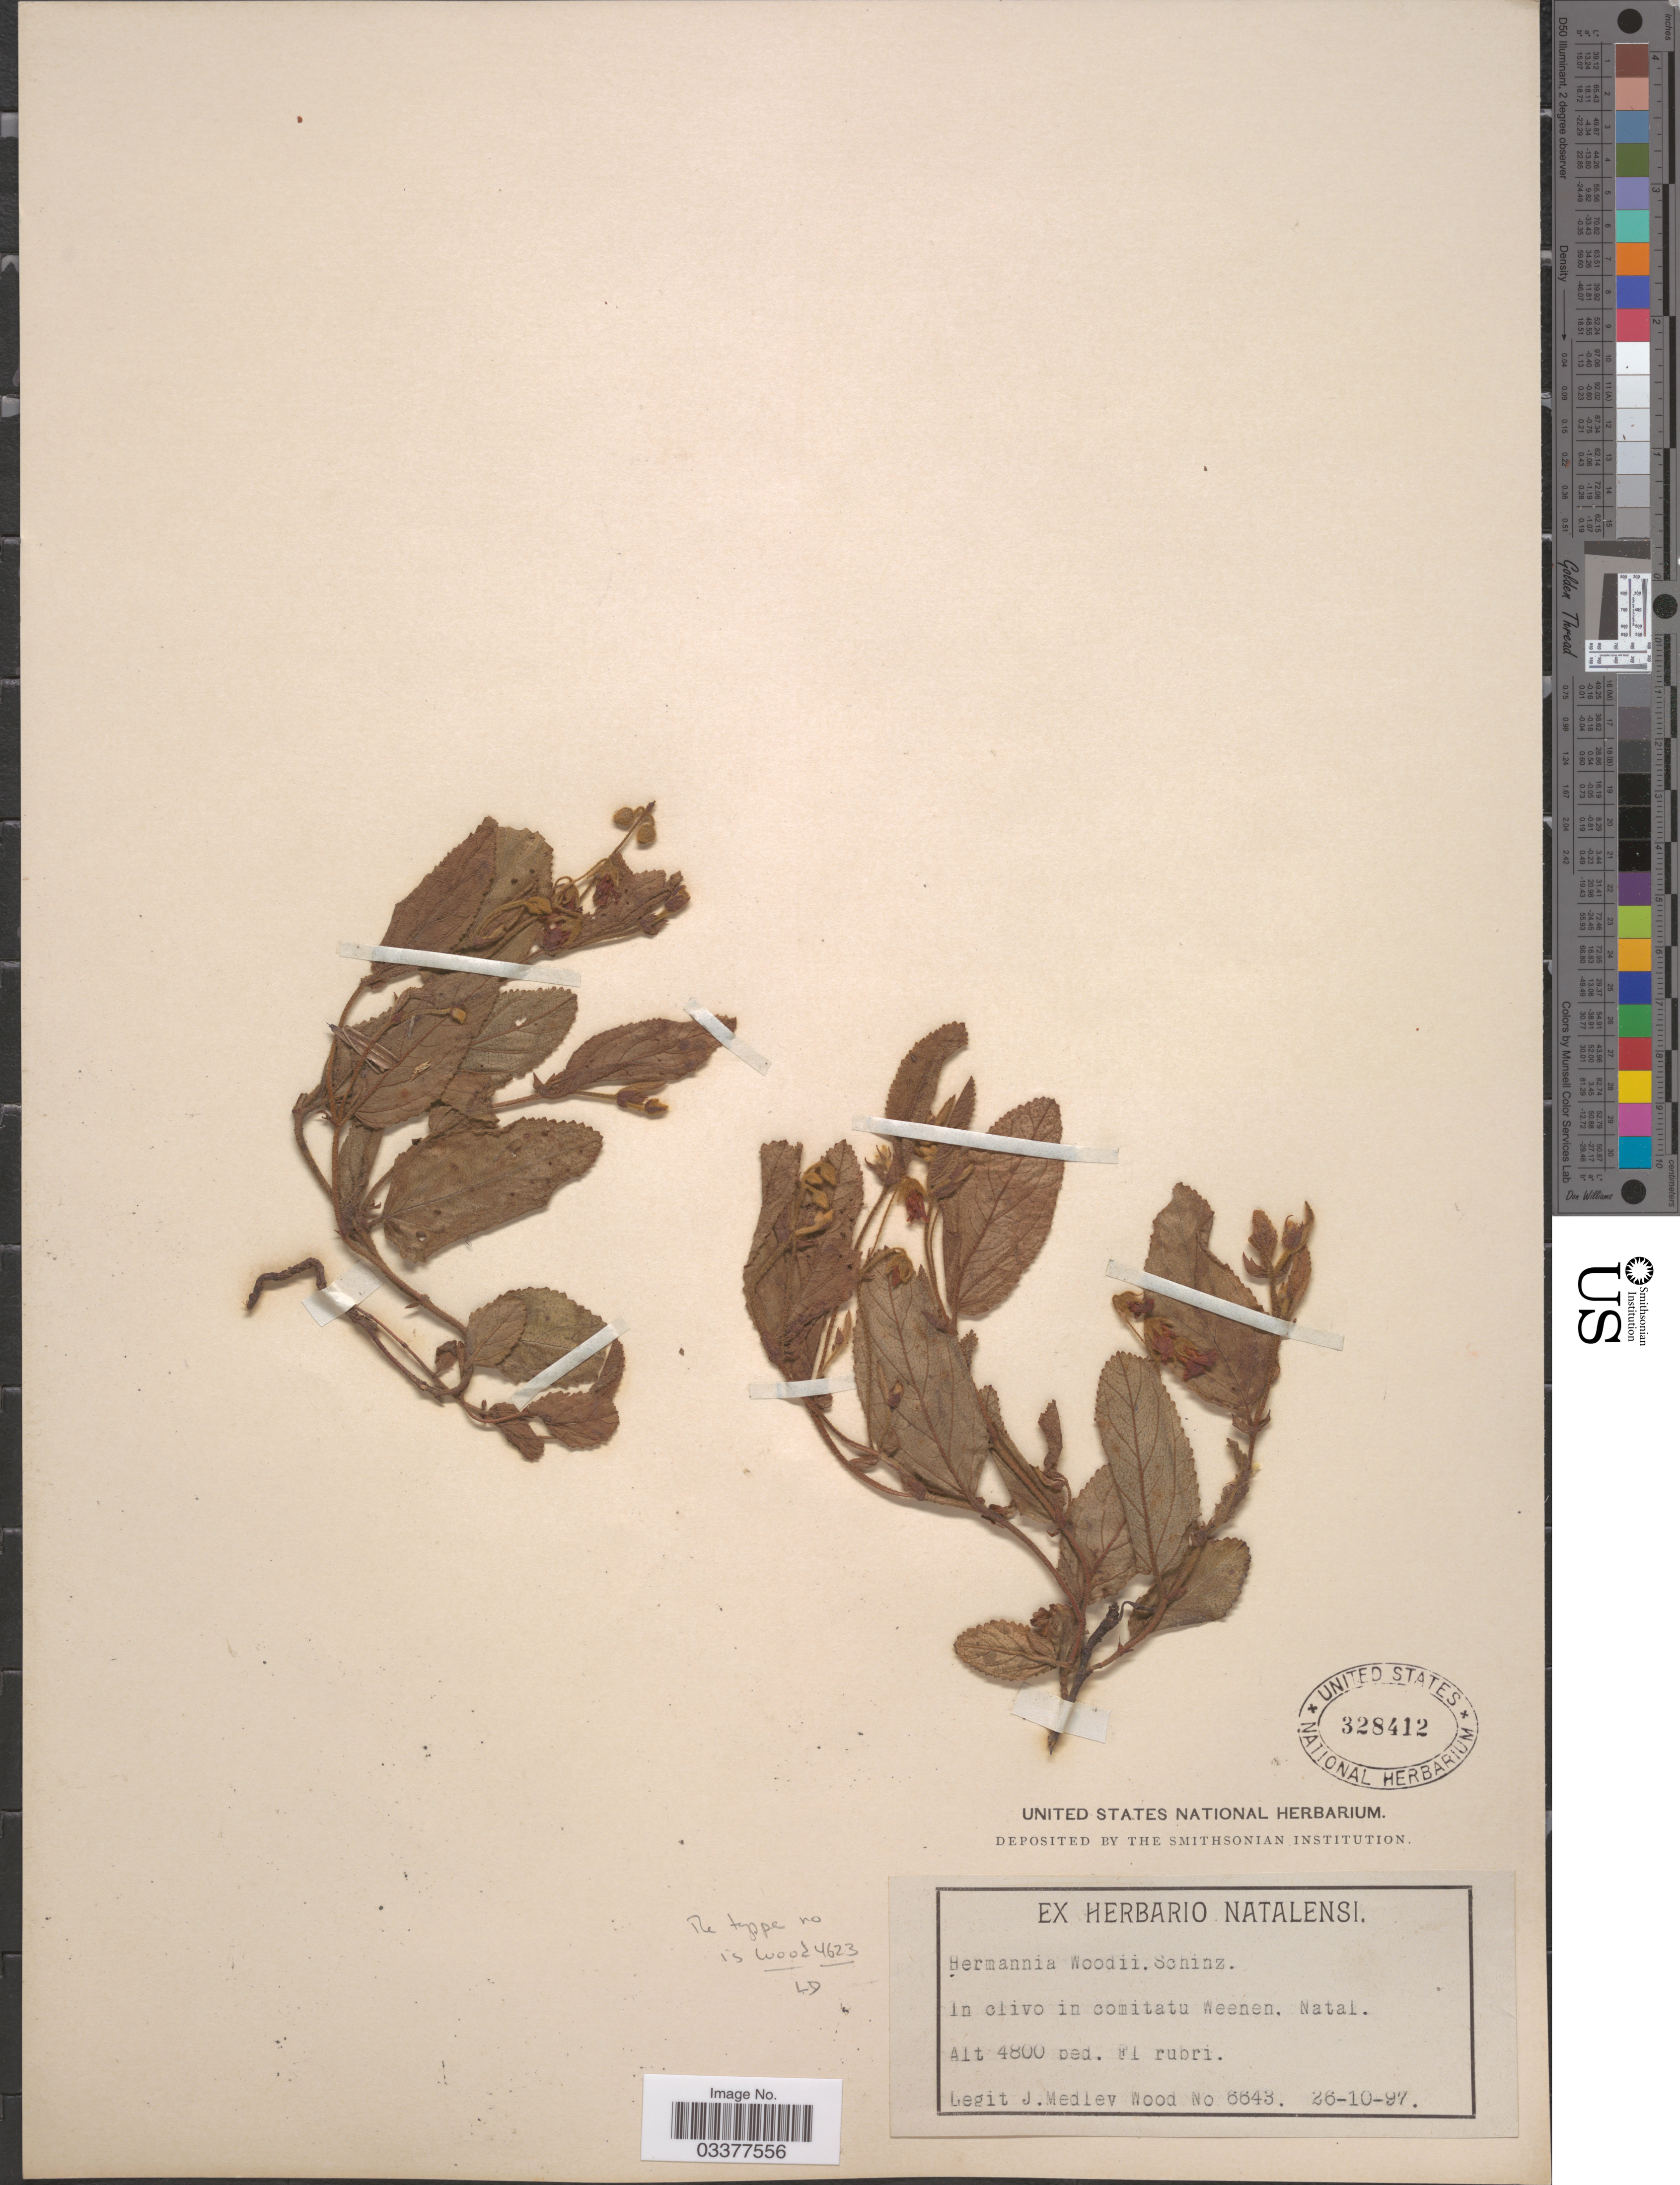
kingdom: Plantae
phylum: Tracheophyta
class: Magnoliopsida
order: Malvales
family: Malvaceae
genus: Hermannia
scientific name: Hermannia woodii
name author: Schinz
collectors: J. Medley Wood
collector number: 6643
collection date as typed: Transcribed d/m/y: 26/10/97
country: South Africa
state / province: KwaZulu-Natal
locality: In clivo in comitatu Weenen. Natal.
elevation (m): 1463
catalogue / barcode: US 328412